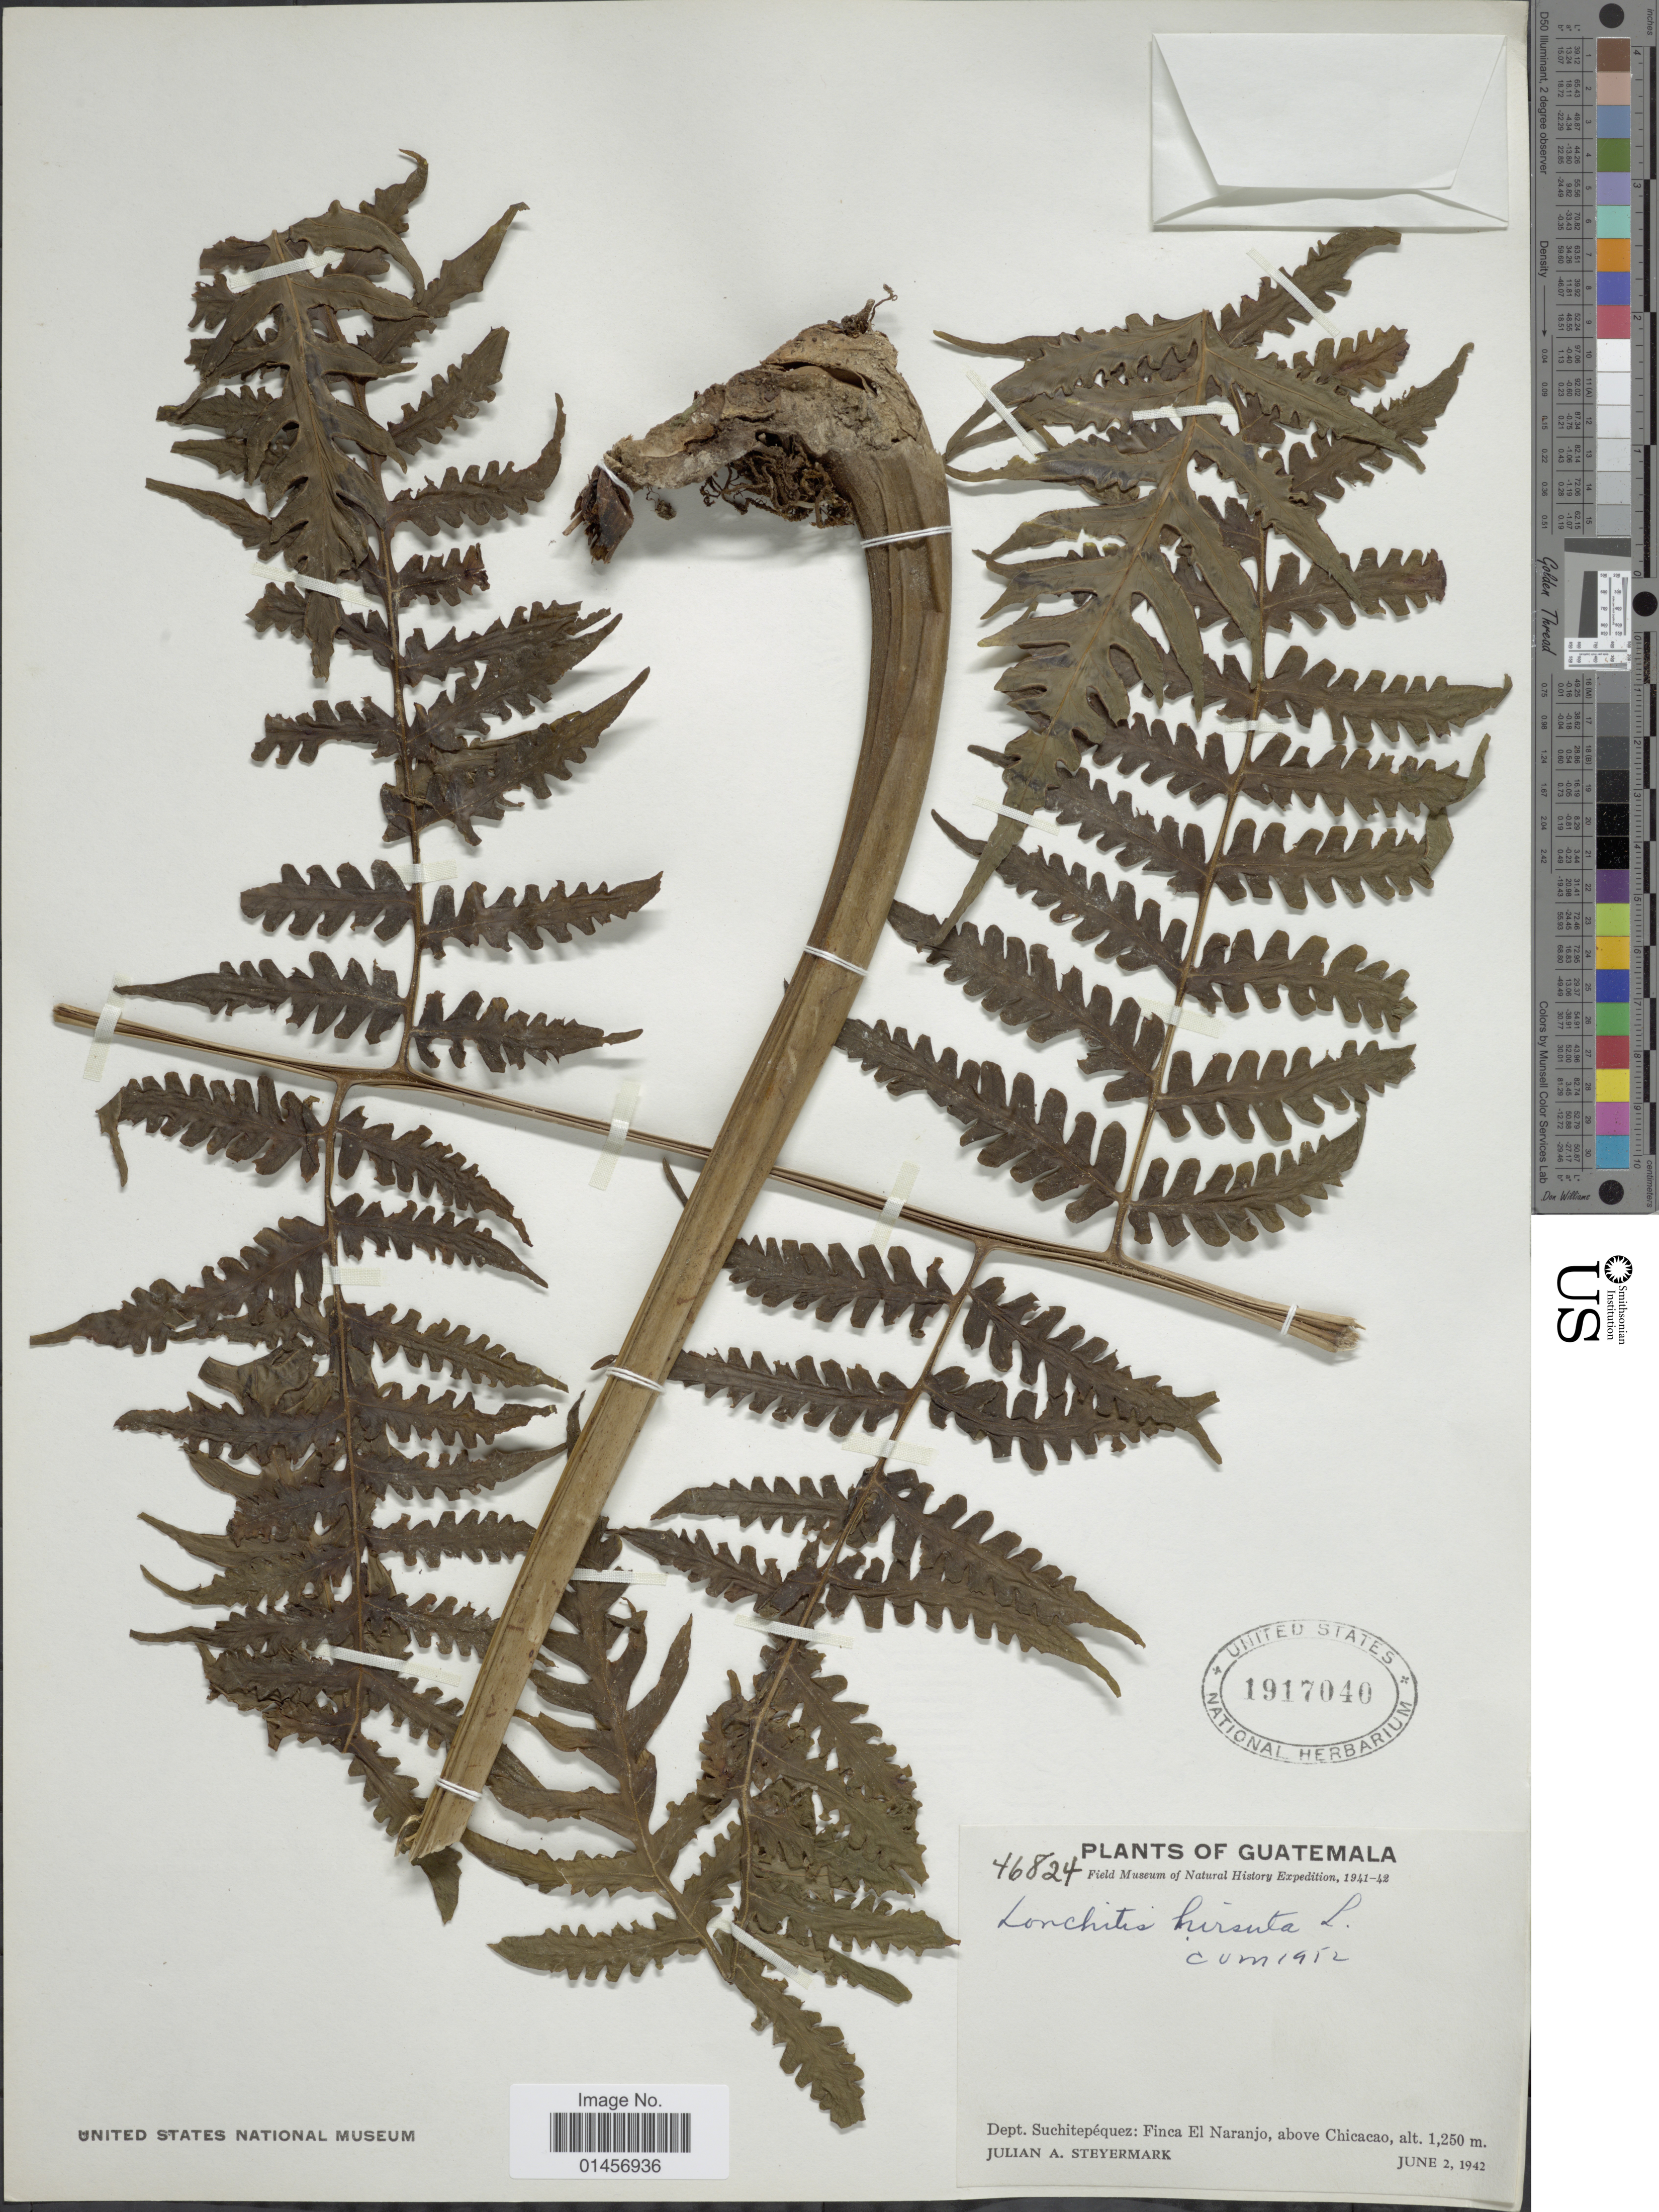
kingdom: Plantae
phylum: Tracheophyta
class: Polypodiopsida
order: Polypodiales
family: Lonchitidaceae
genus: Lonchitis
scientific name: Lonchitis hirsuta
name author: L.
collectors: J. Steyermark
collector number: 46824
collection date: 1942-06-02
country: Guatemala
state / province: Suchitepéquez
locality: Guatemala. Finca El Naranjo, above Chicacao.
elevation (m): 1250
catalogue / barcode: US 1917040